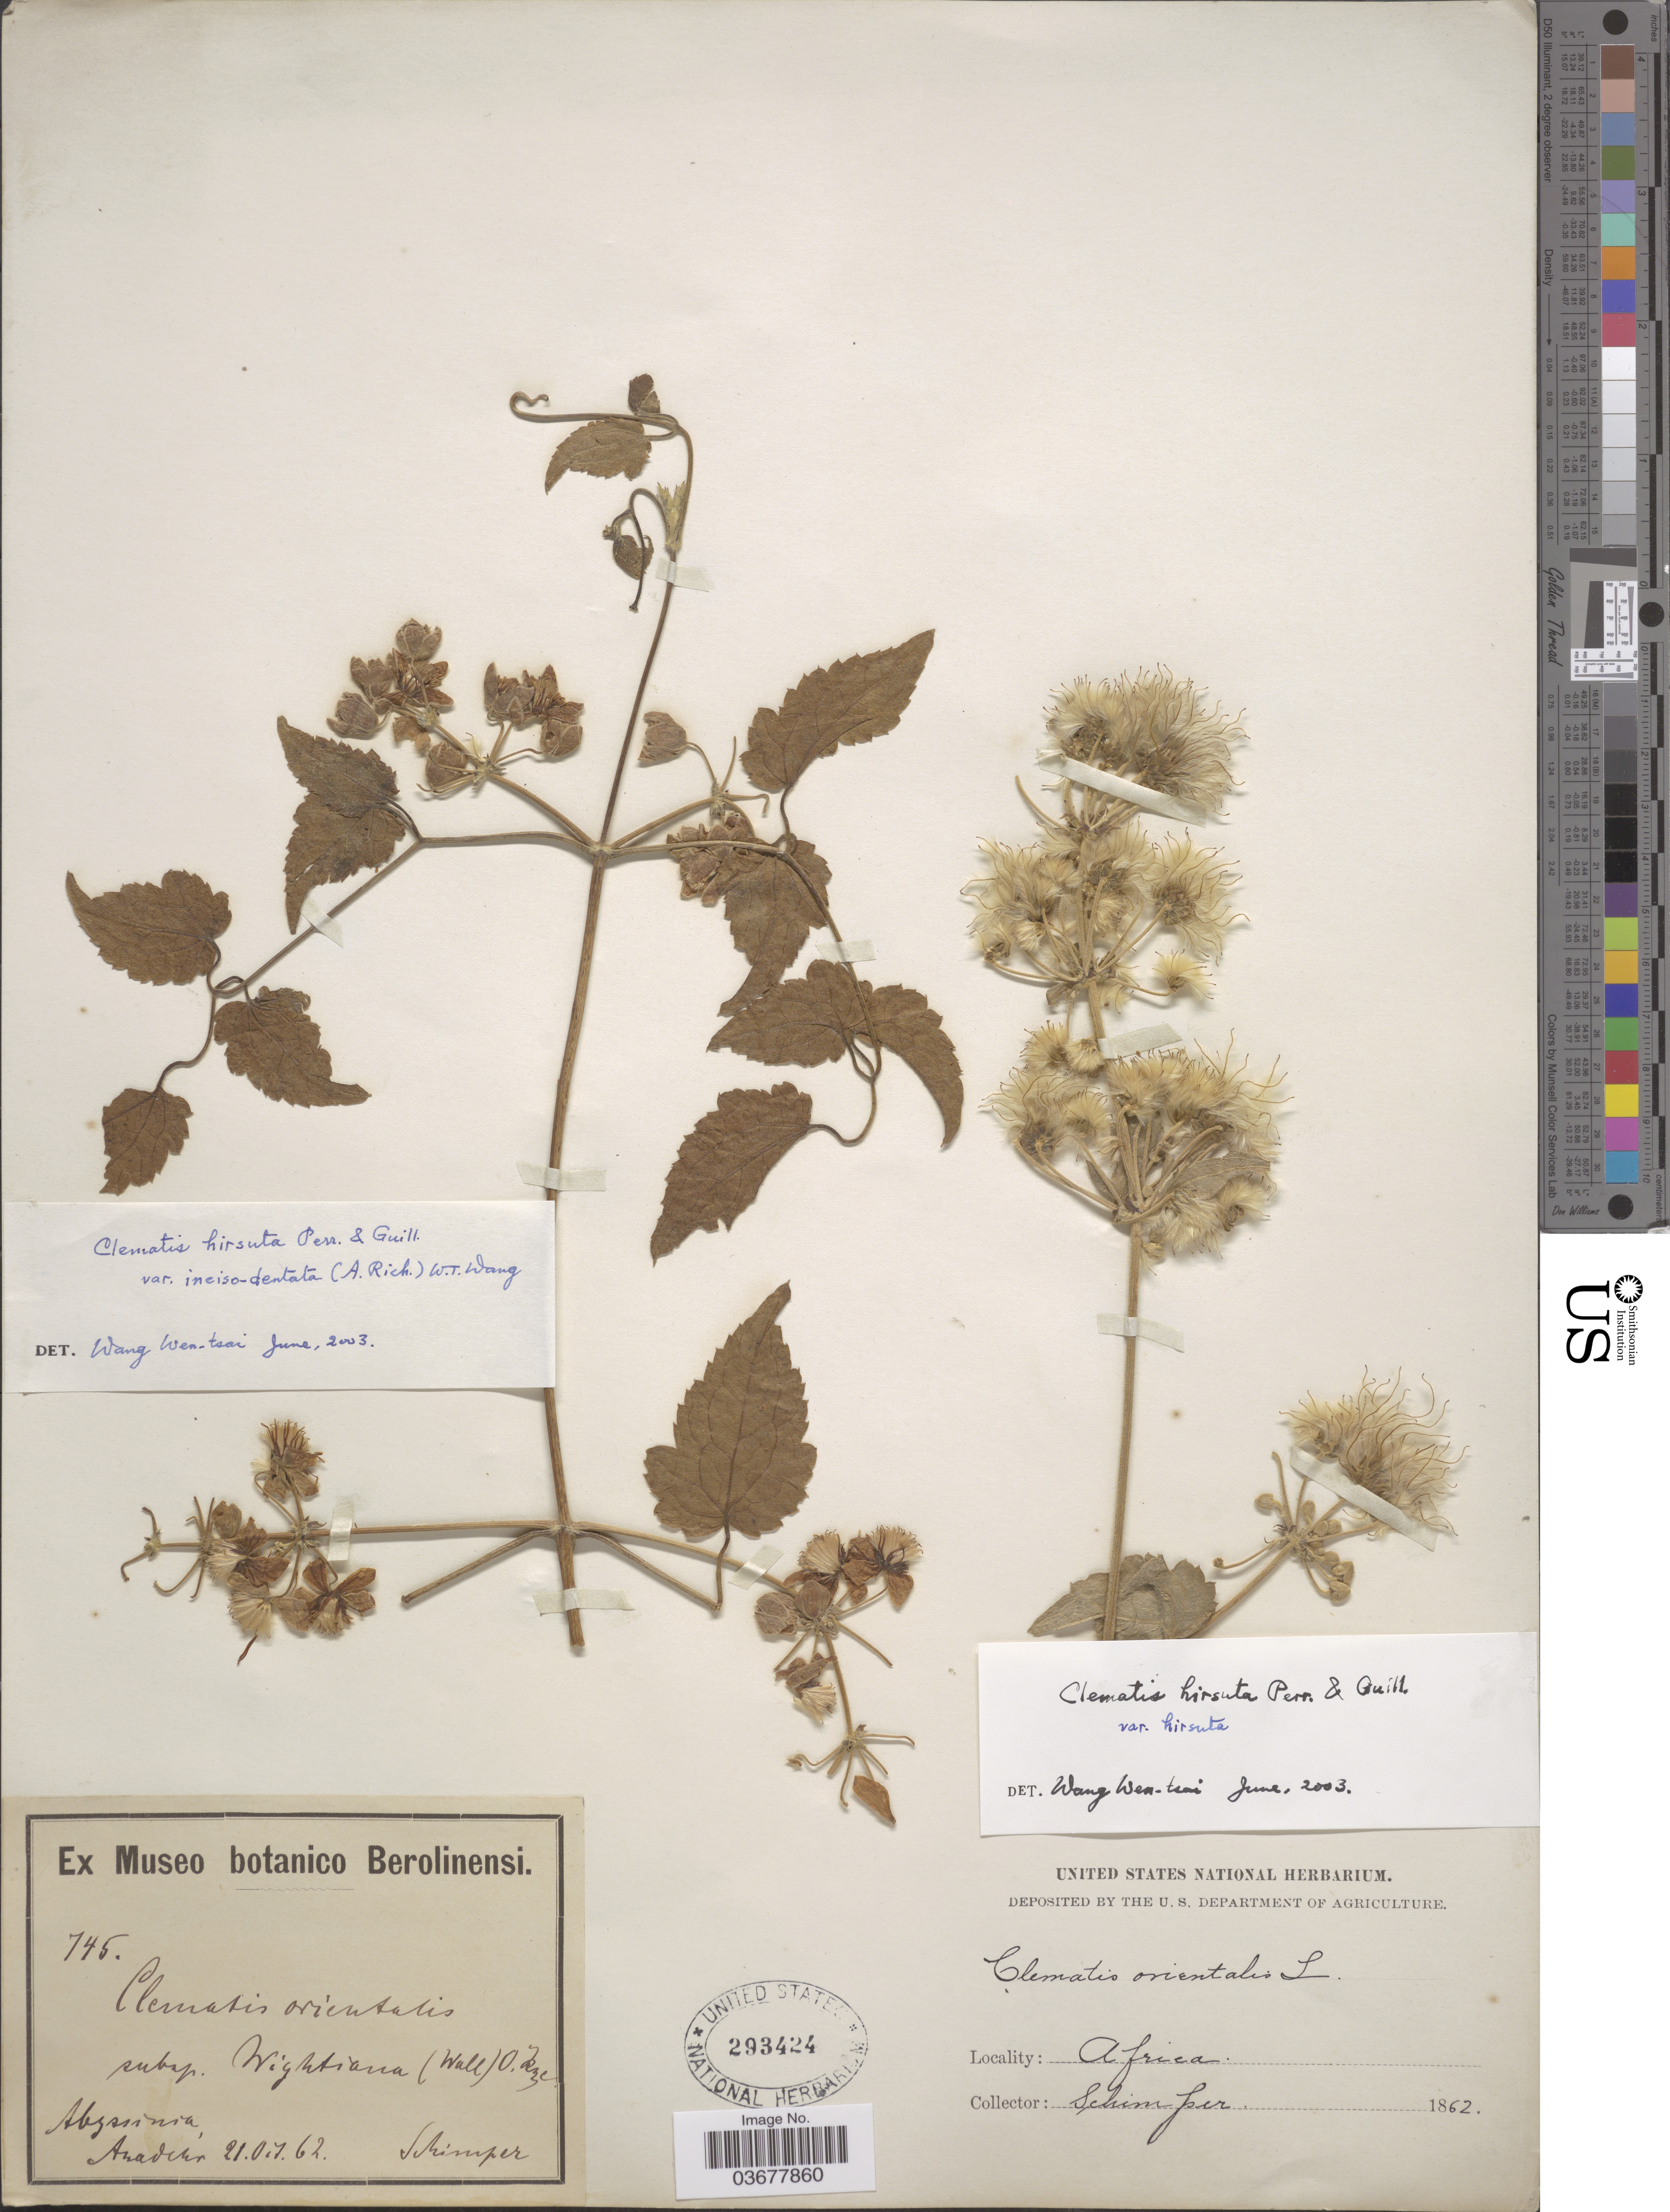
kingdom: Plantae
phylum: Tracheophyta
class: Magnoliopsida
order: Ranunculales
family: Ranunculaceae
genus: Clematis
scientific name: Clematis incisodentata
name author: A. Rich.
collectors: -. Schimper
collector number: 745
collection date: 1862-07-21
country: Ethiopia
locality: Abyssinia. Anadihr [interpreted].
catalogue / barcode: US 293424